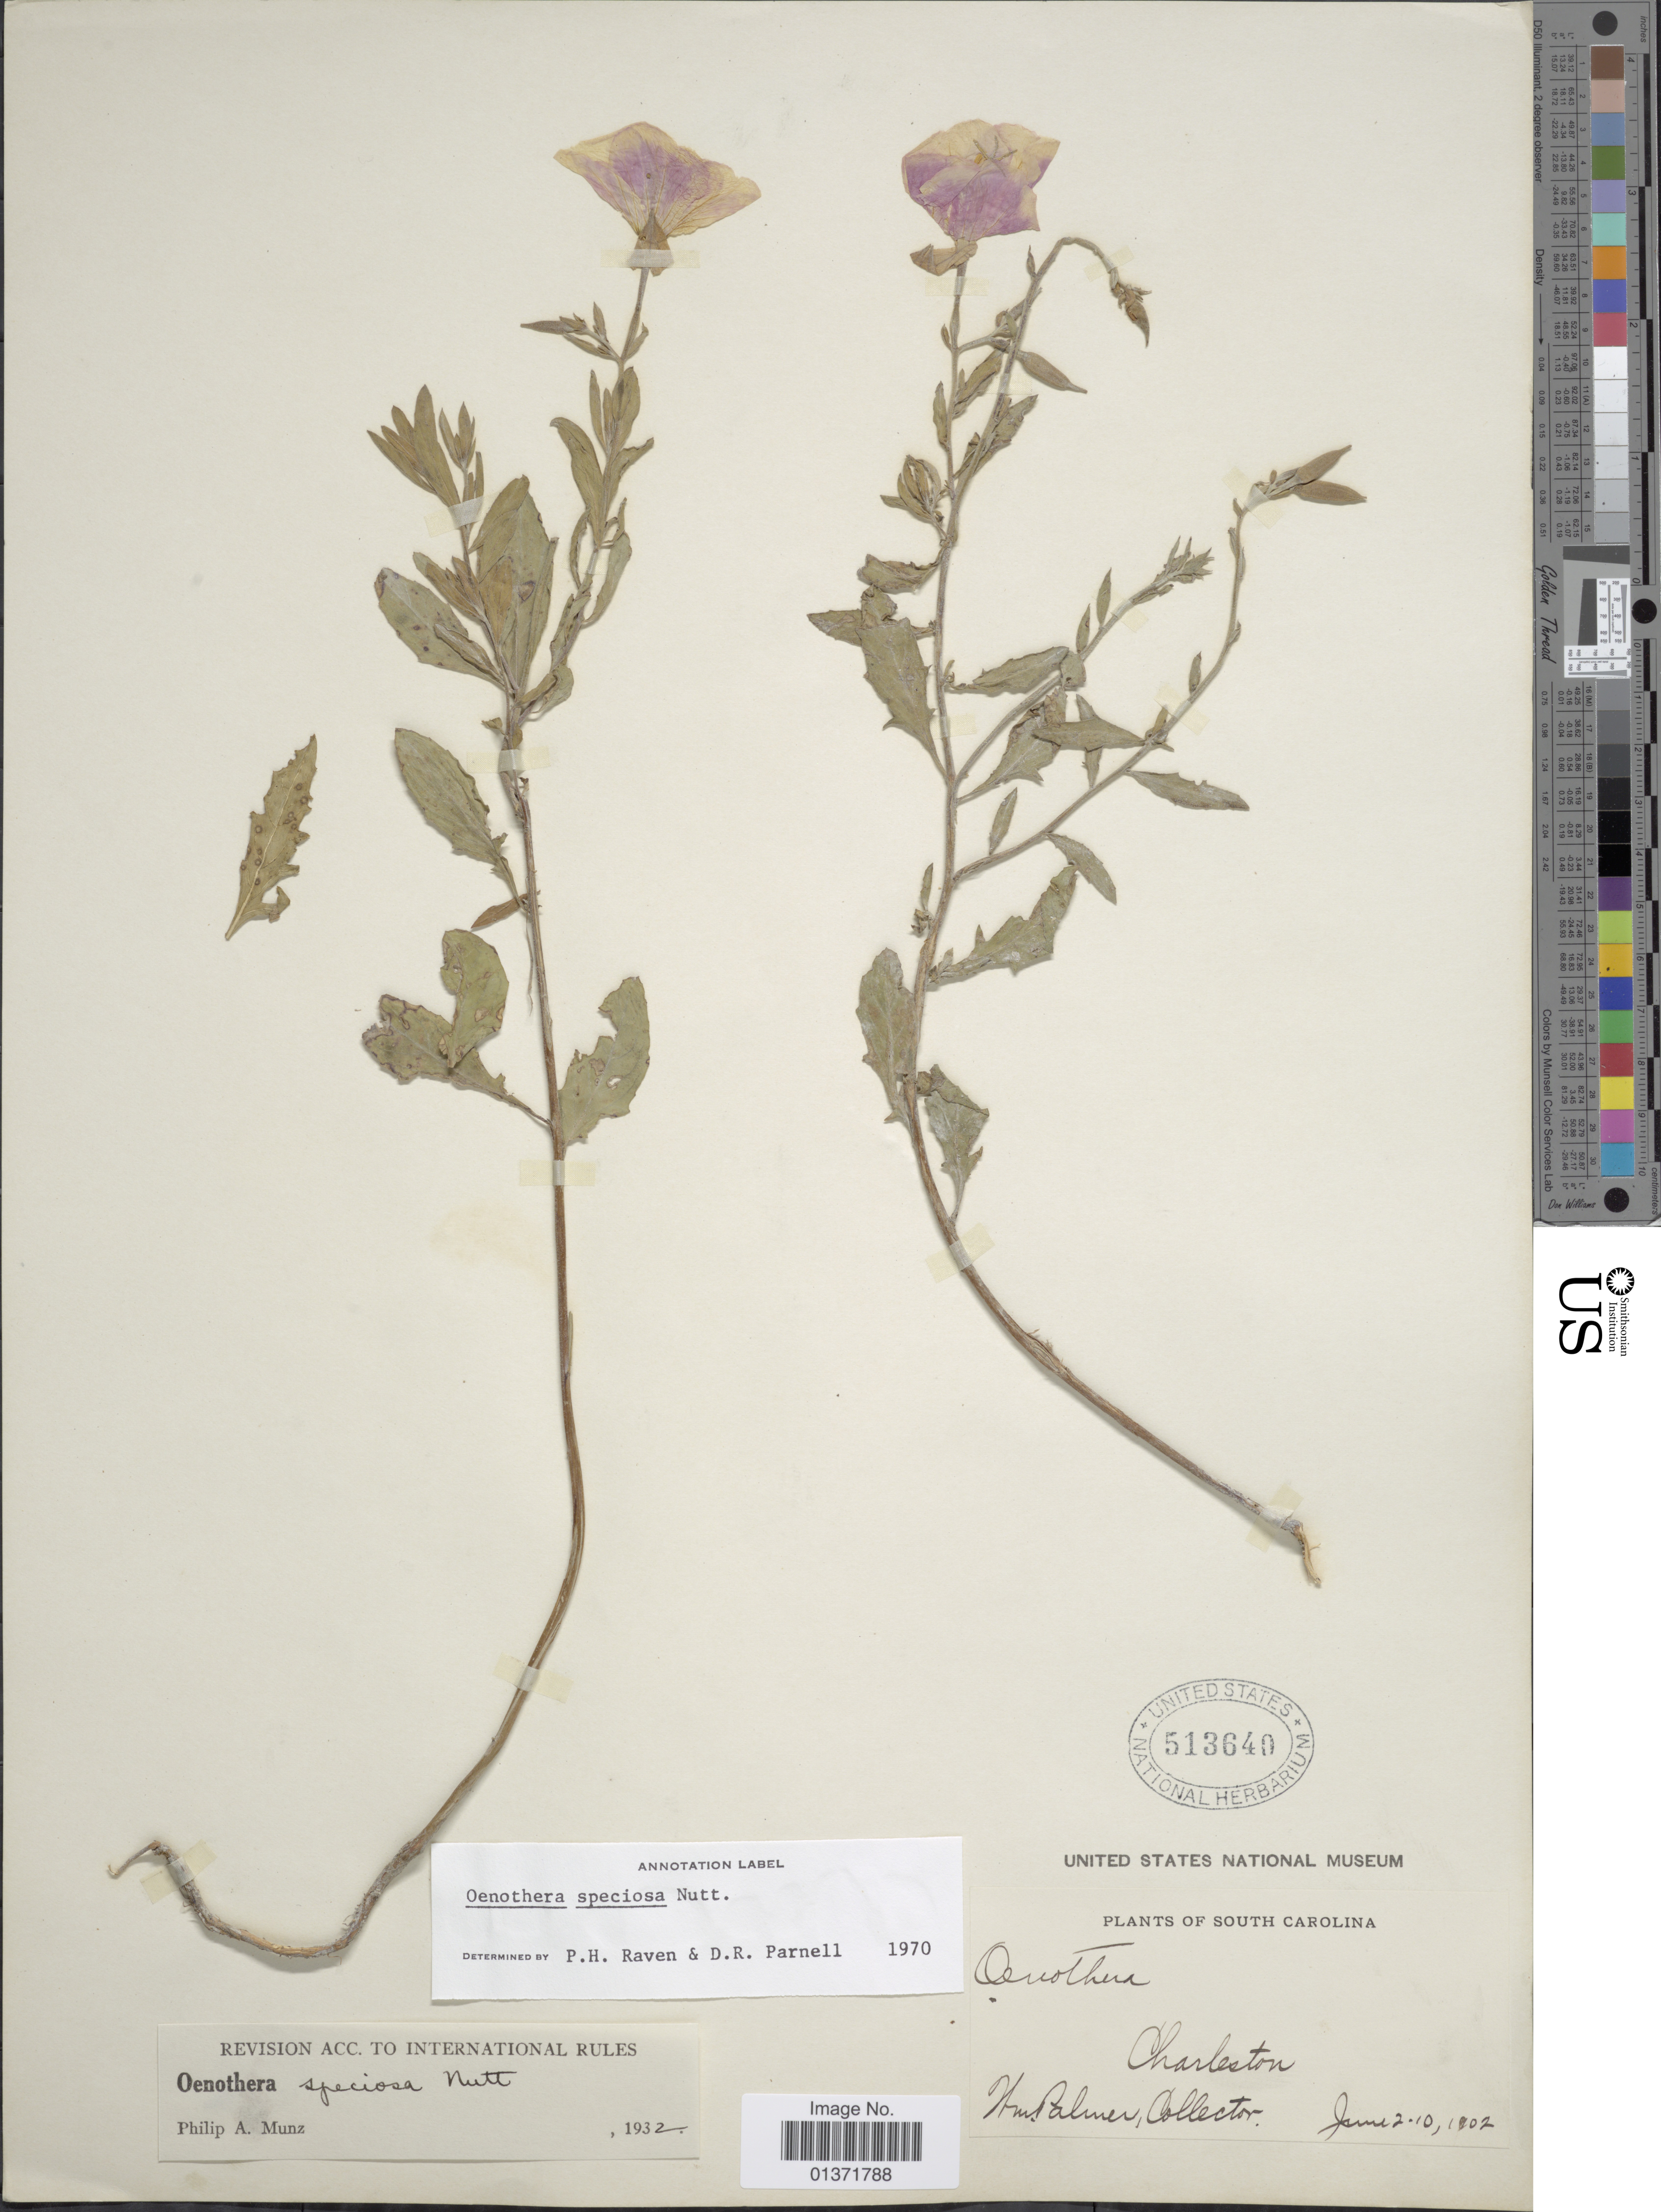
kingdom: Plantae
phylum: Tracheophyta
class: Magnoliopsida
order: Myrtales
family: Onagraceae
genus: Oenothera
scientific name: Oenothera speciosa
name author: Nutt.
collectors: E. Palmer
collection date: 1902-06-02/1902-06-10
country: United States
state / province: South Carolina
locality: Charleston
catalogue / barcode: US 513640